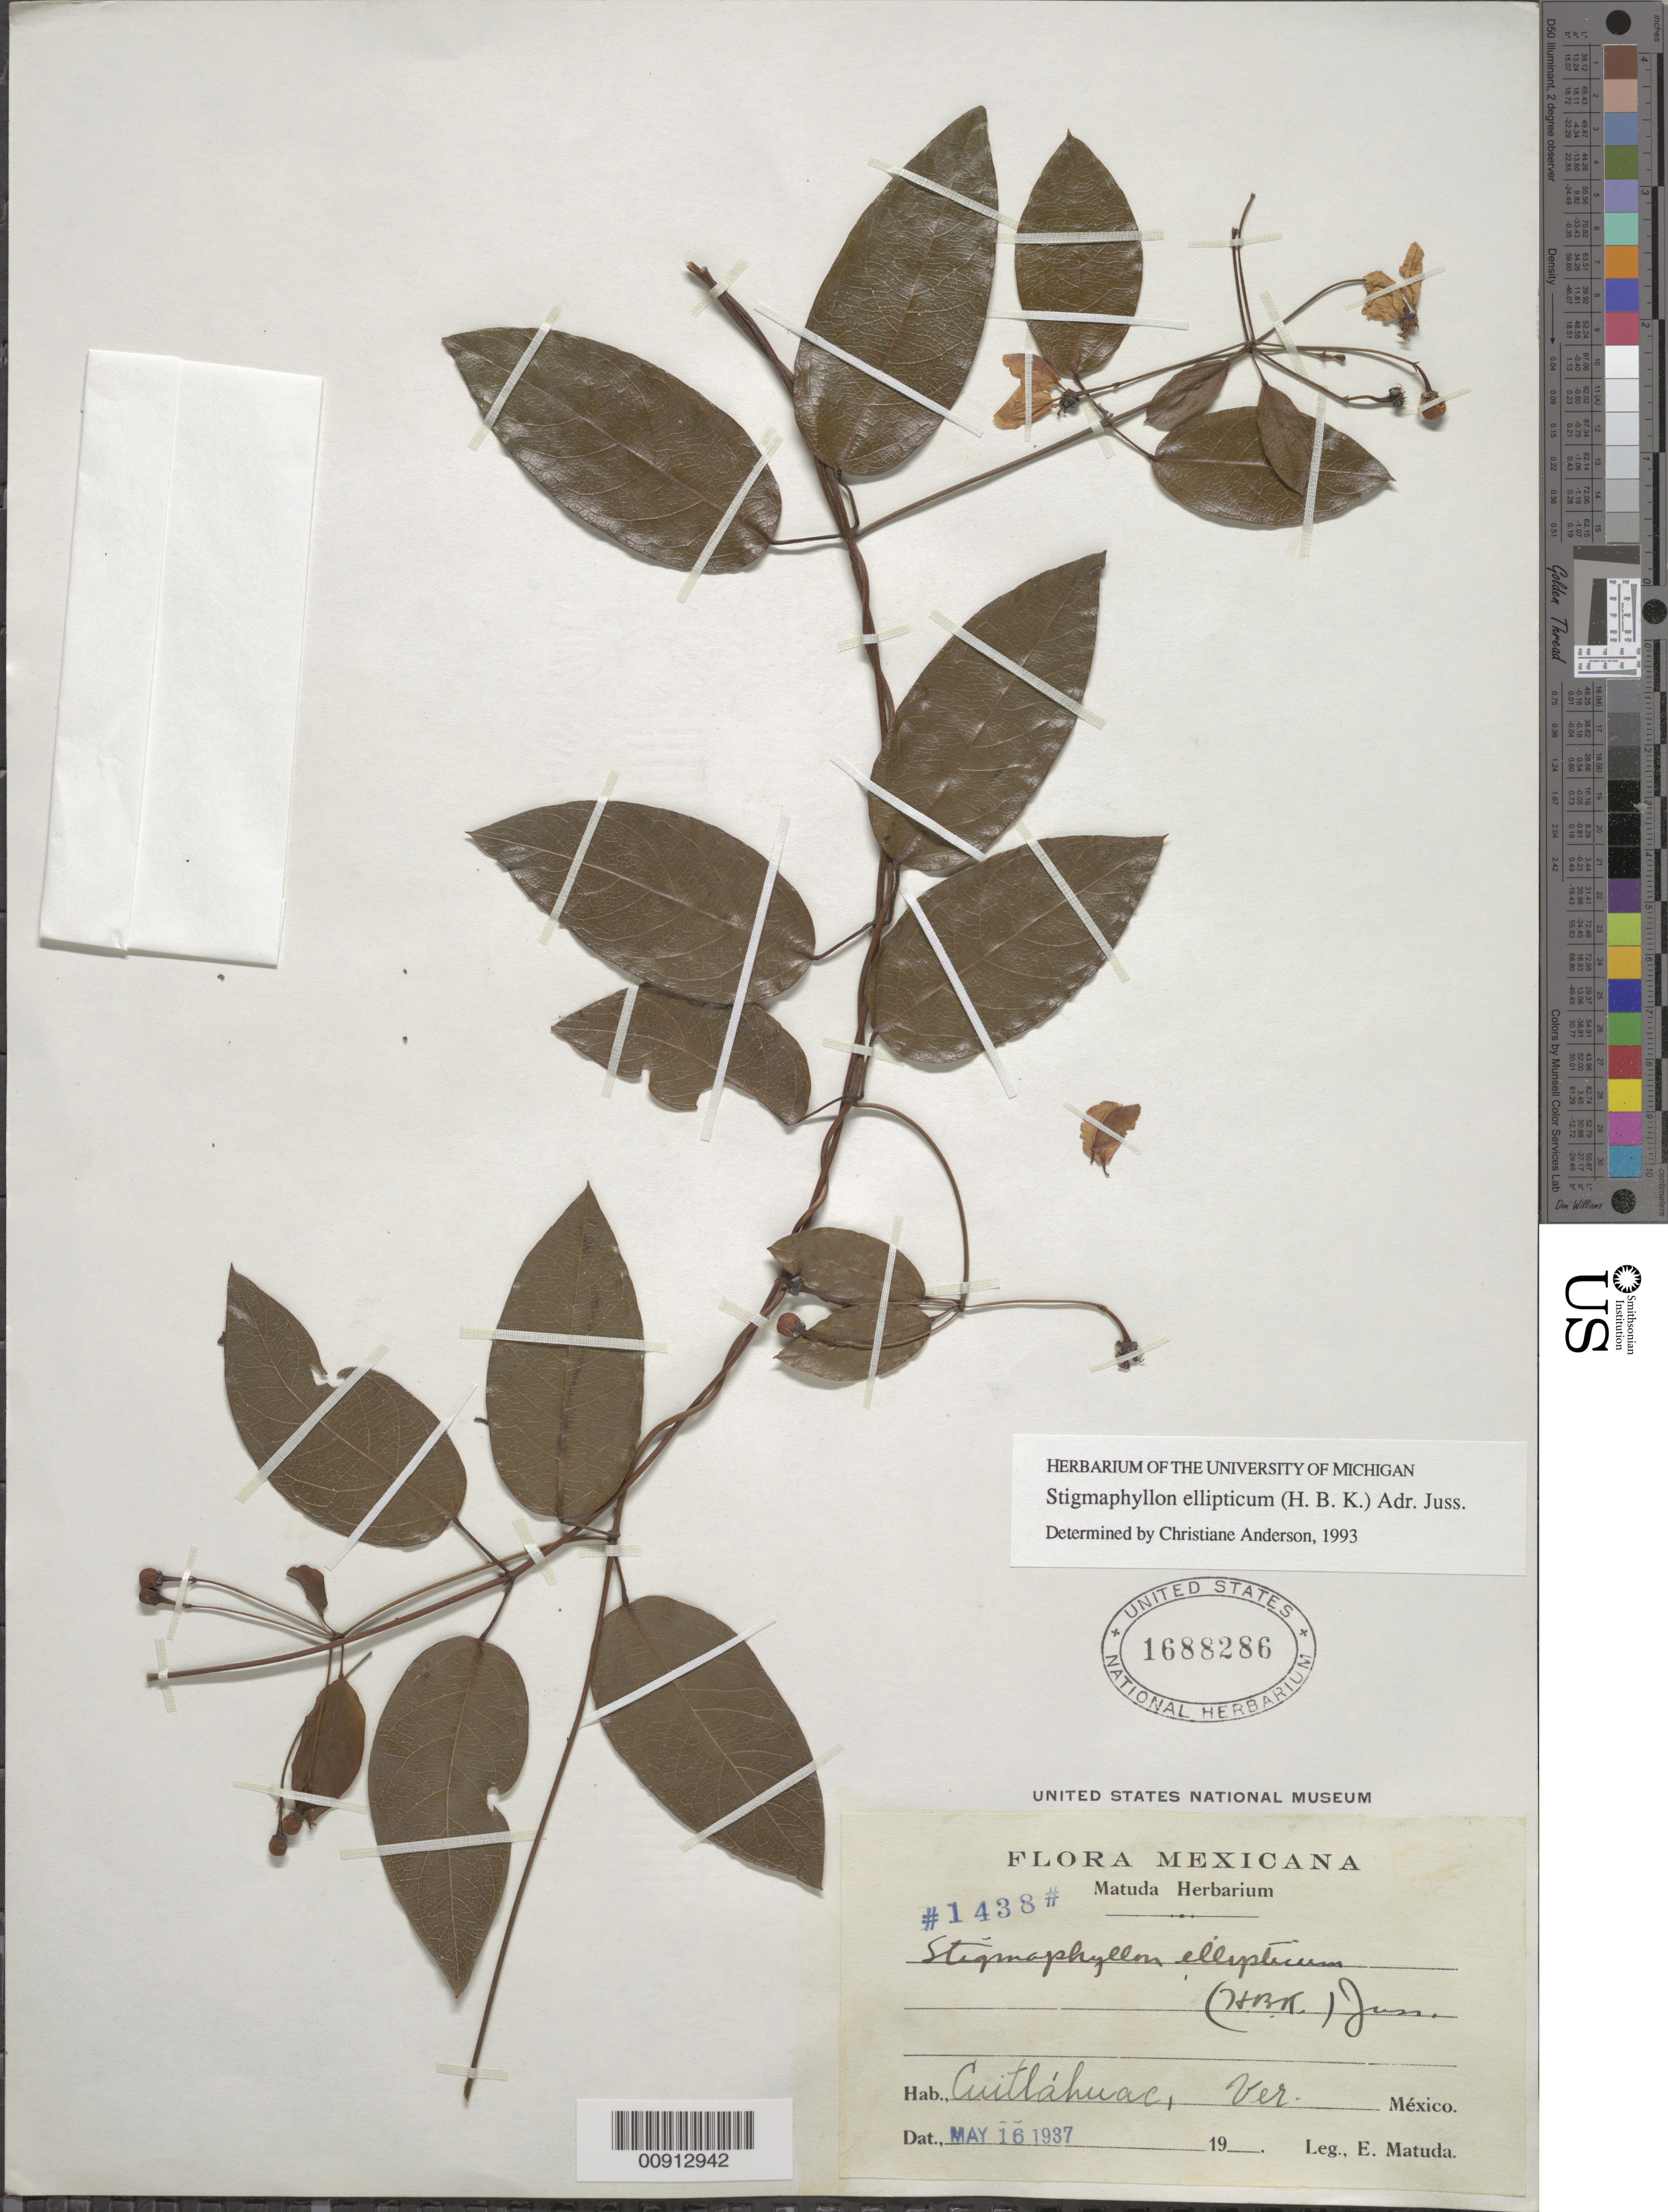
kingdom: Plantae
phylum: Tracheophyta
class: Magnoliopsida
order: Malpighiales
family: Malpighiaceae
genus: Stigmaphyllon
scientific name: Stigmaphyllon ellipticum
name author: (Kunth) A. Juss.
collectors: E. Matuda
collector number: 1438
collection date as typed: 16 May 1937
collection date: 1937-05-16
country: Mexico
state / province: Veracruz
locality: Cuitláhuac, Veracruz.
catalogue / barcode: US 1688286